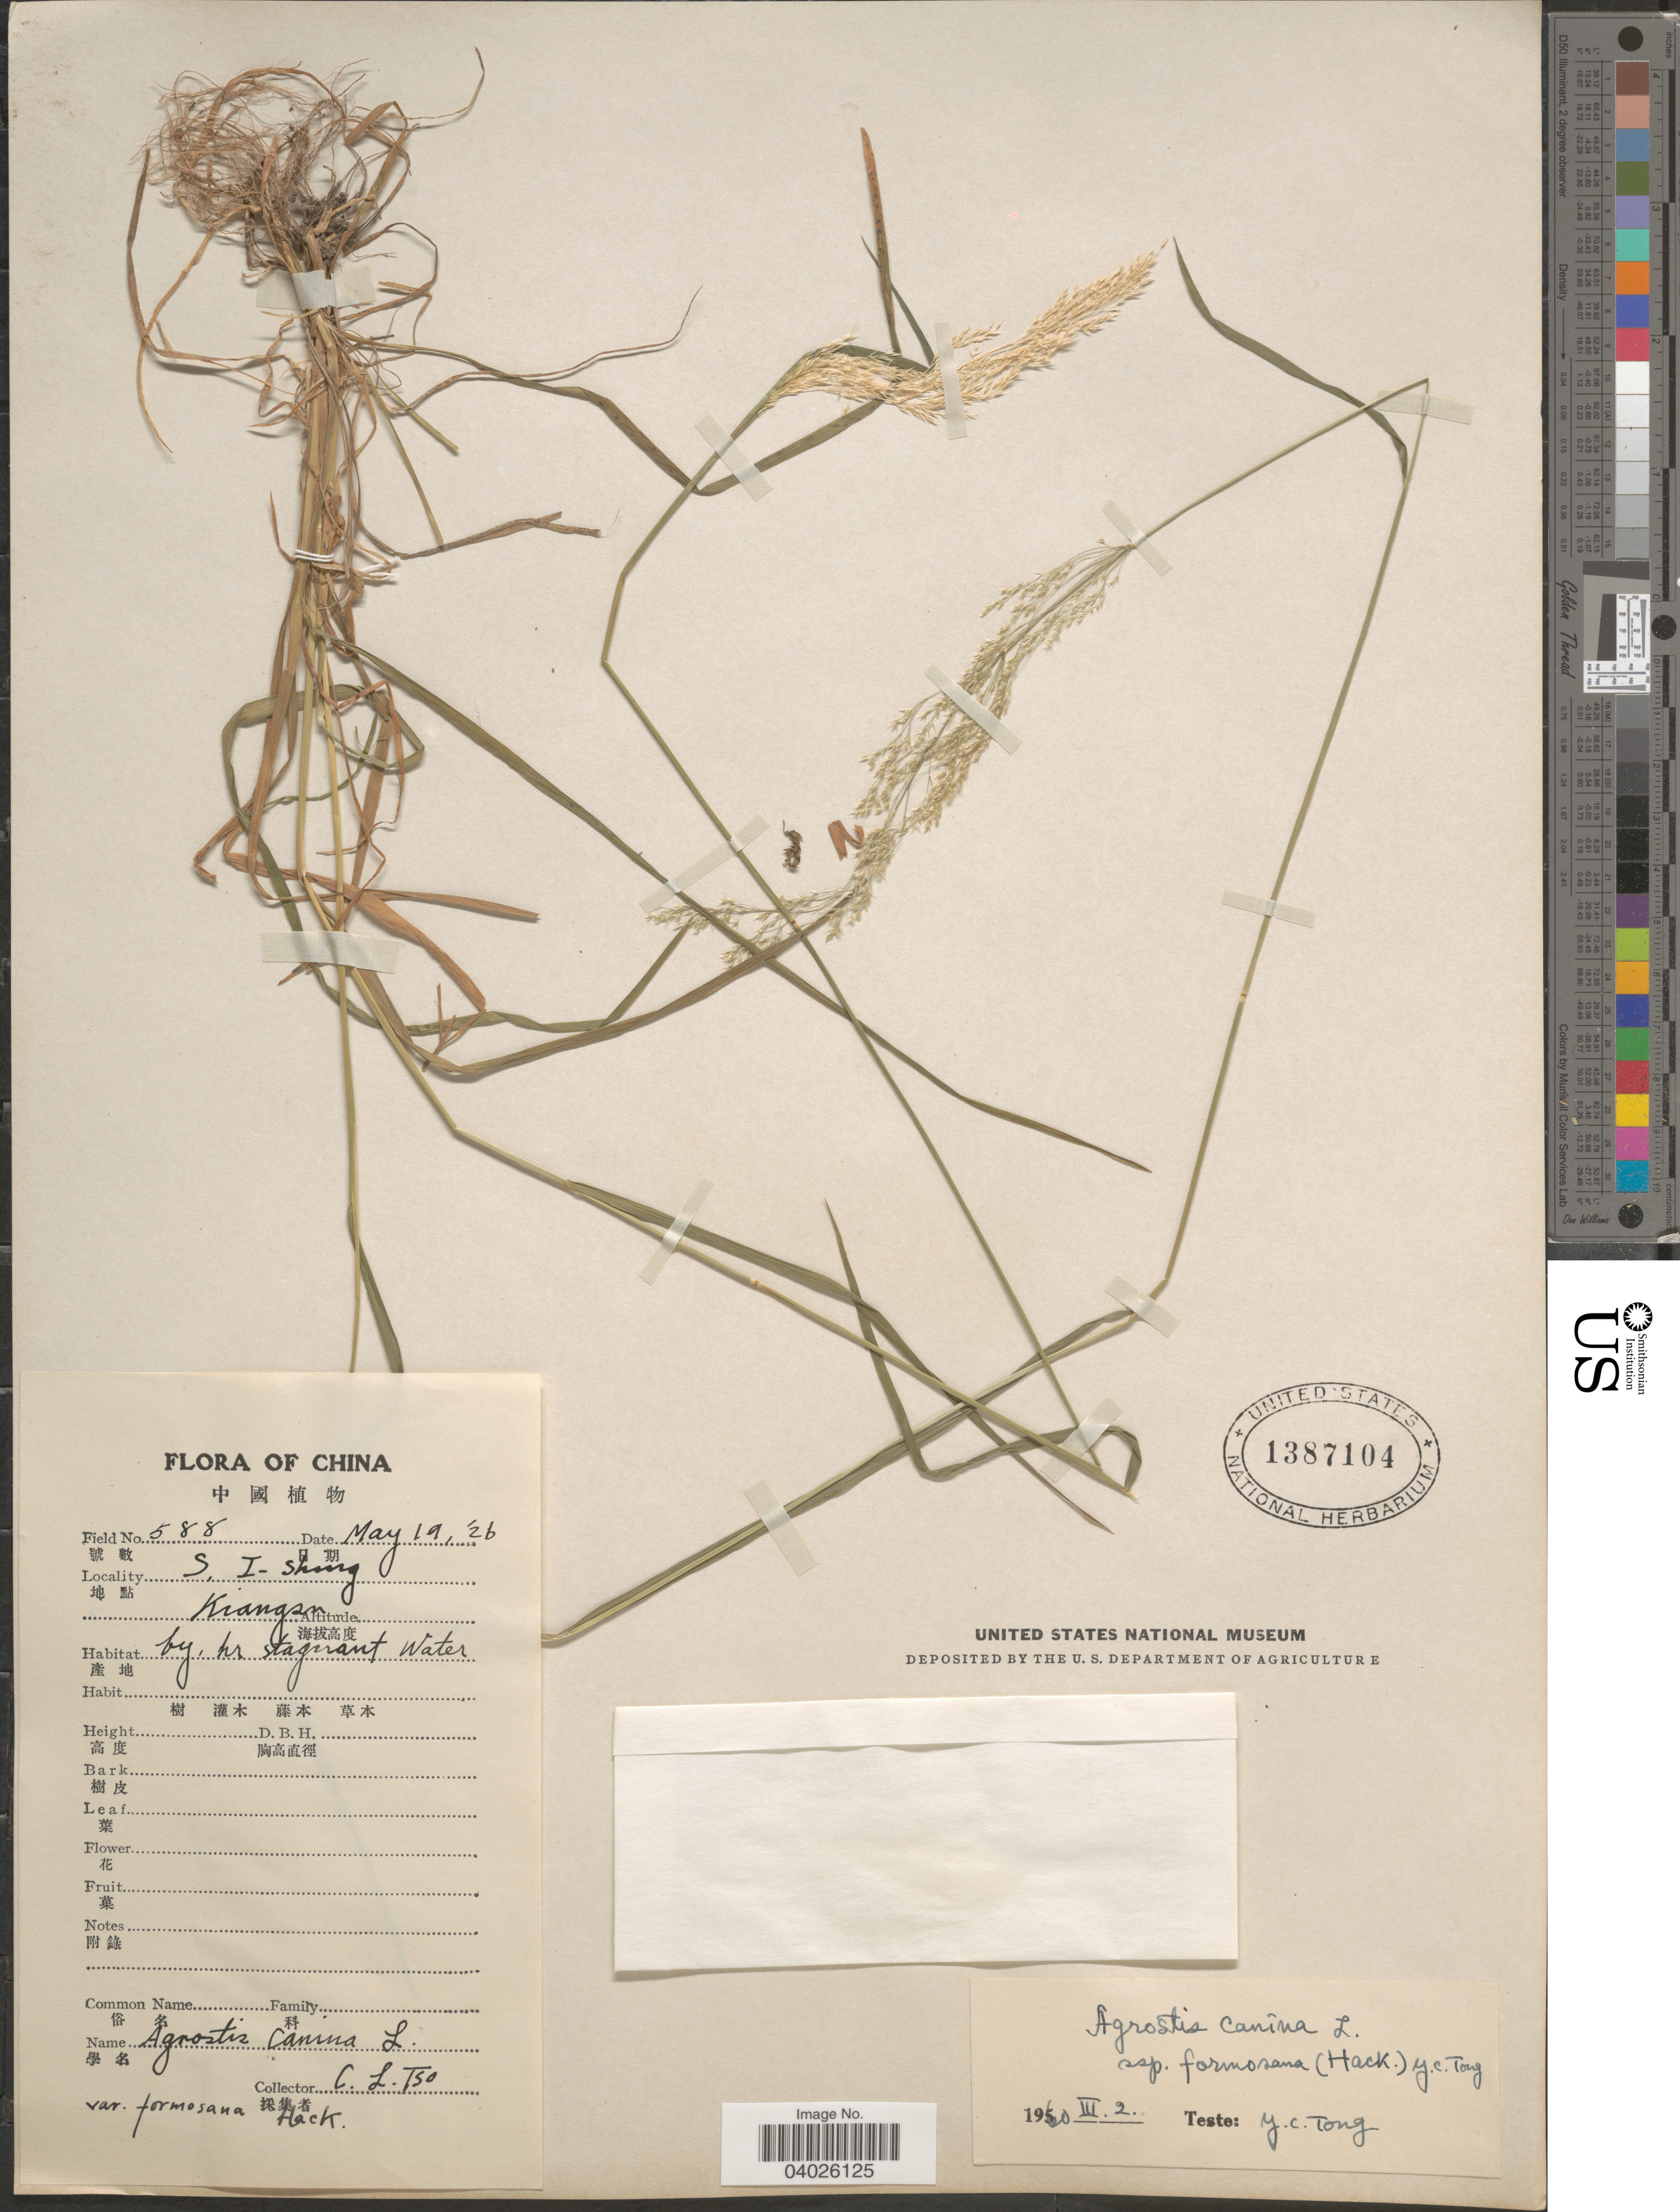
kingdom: Plantae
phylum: Tracheophyta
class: Liliopsida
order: Poales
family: Poaceae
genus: Agrostis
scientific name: Agrostis canina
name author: L.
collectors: C. Tso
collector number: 588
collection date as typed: Transcribed d/m/y: 19/5/26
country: China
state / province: Jiangsu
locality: S. I-Sheng [interpreted]. Kiangsu.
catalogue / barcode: US 1387104